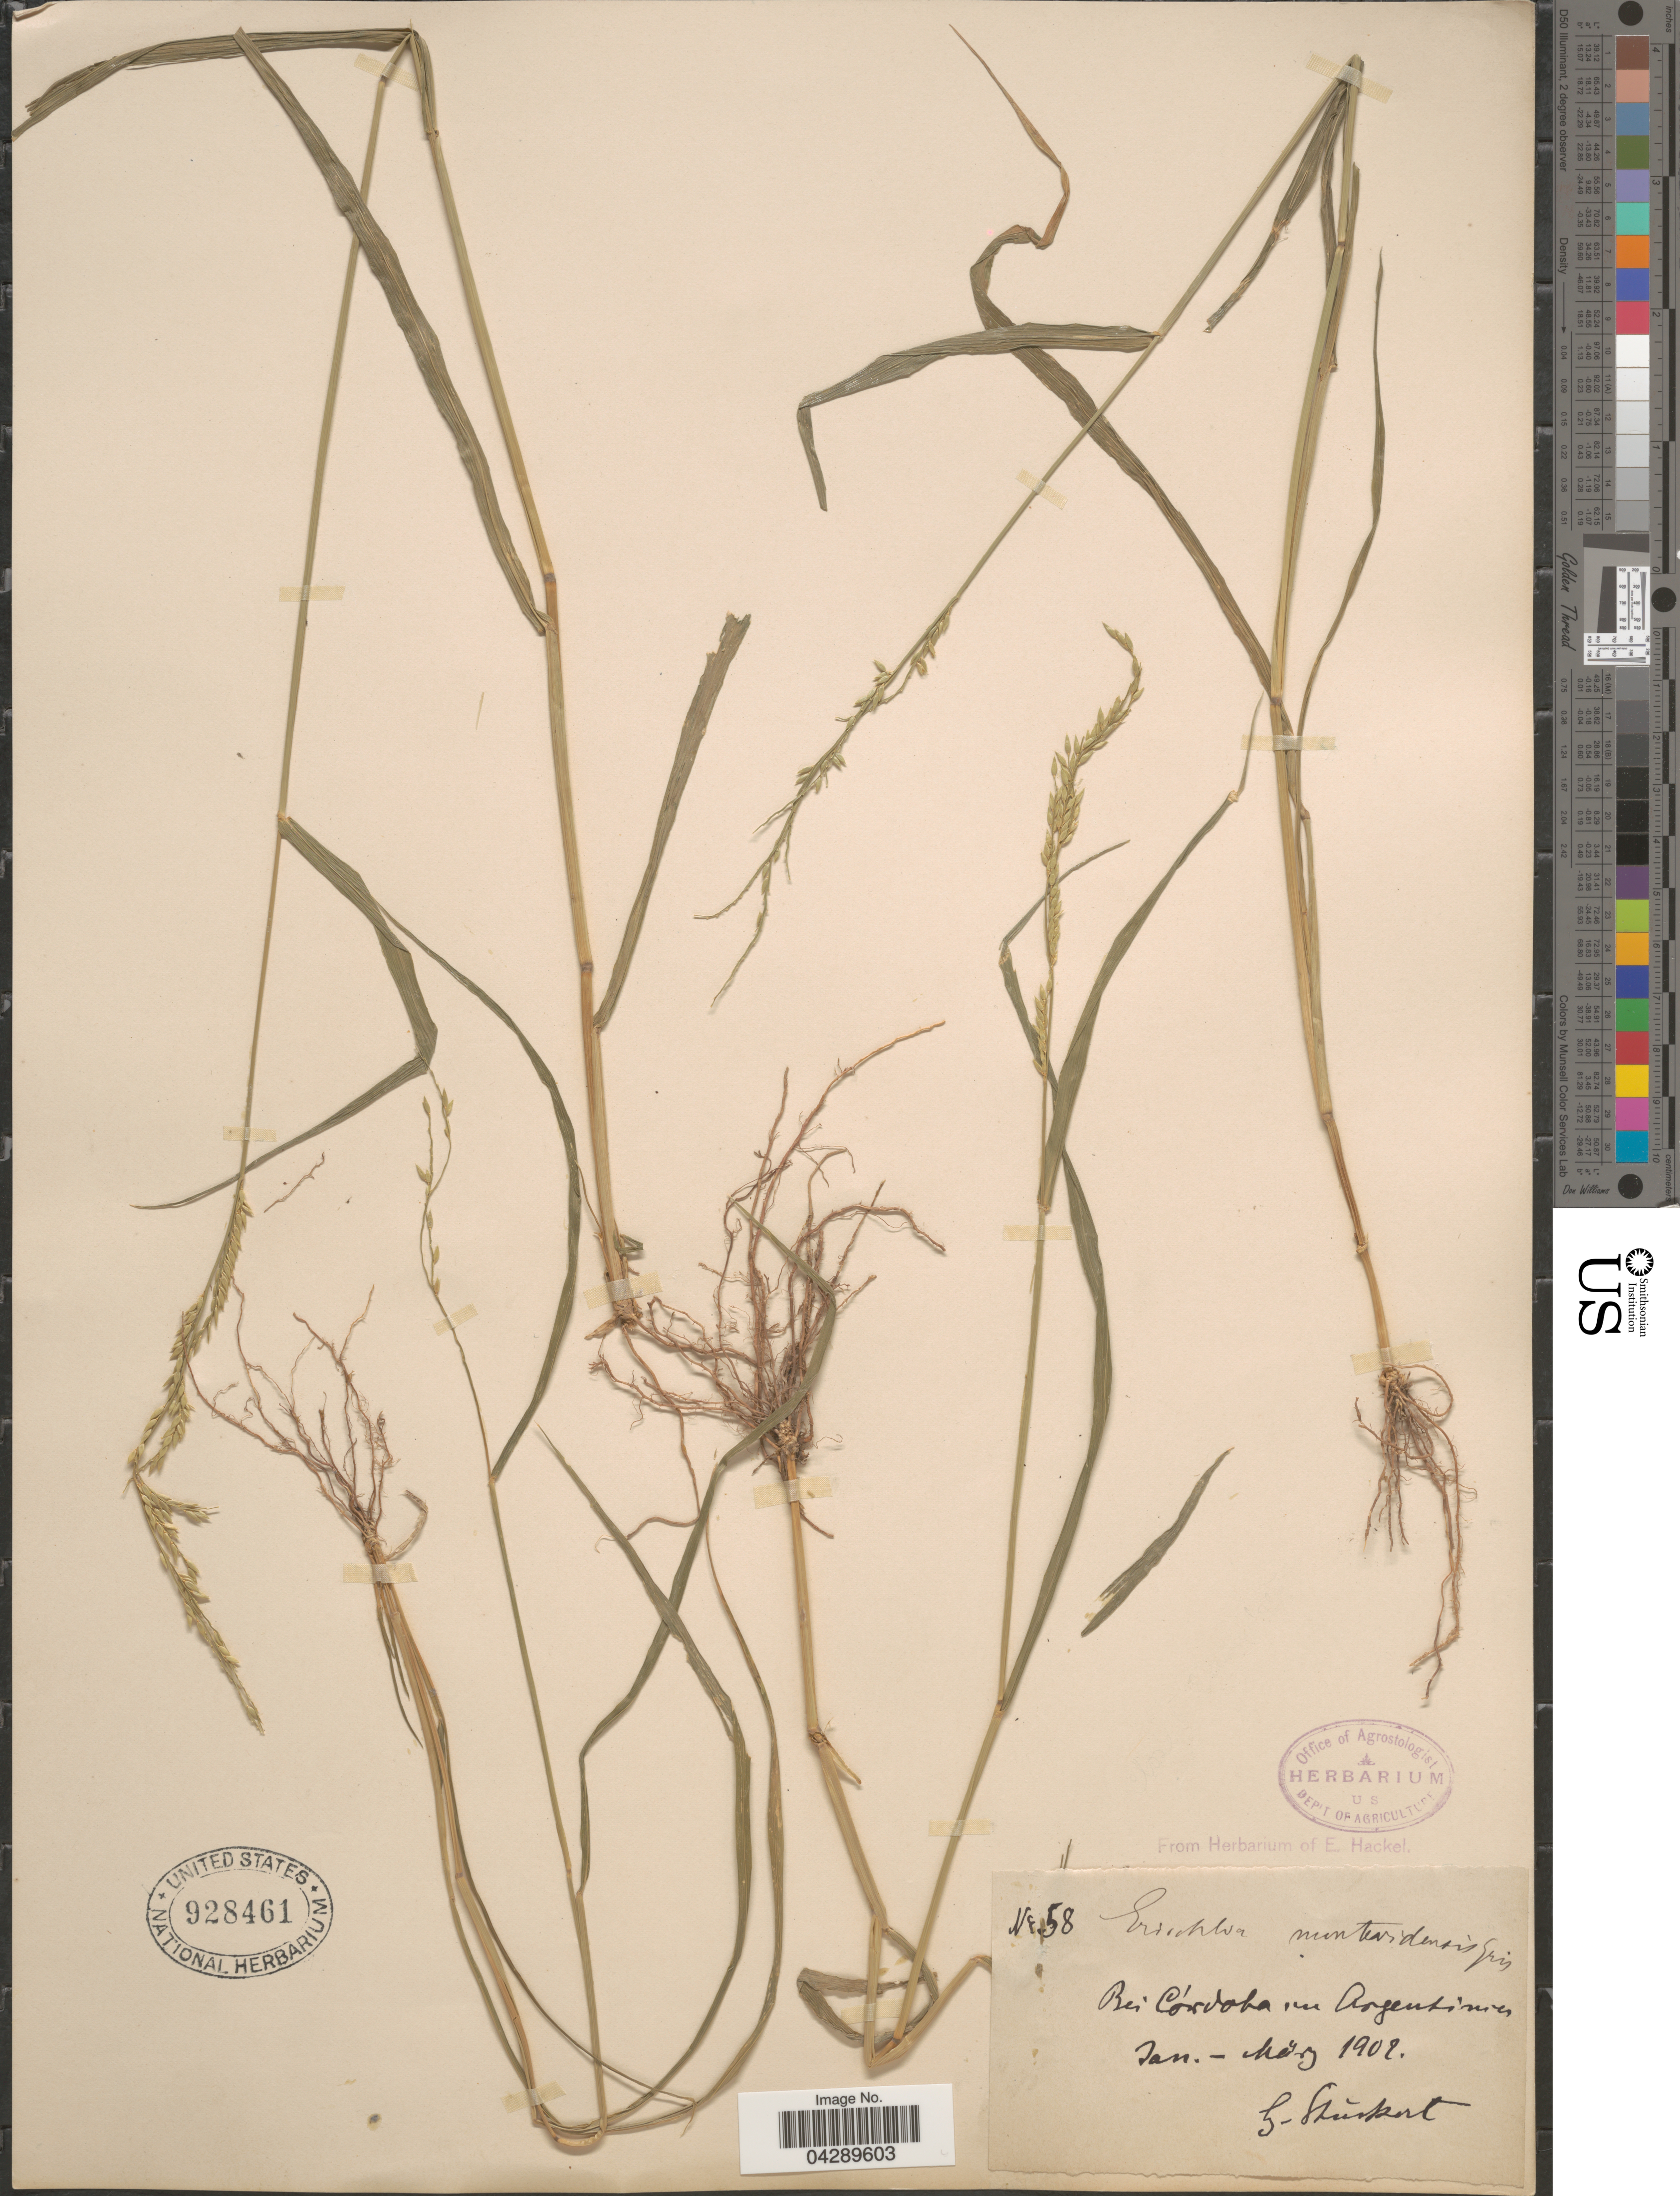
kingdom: Plantae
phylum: Tracheophyta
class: Liliopsida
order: Poales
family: Poaceae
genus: Eriochloa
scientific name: Eriochloa punctata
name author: (L.) Desv. ex Ham.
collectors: G. Stuckert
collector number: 58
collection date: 1902-01/1902-03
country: Argentina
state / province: Cordoba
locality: Rio Córdoba im Argentinien.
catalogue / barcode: US 928461